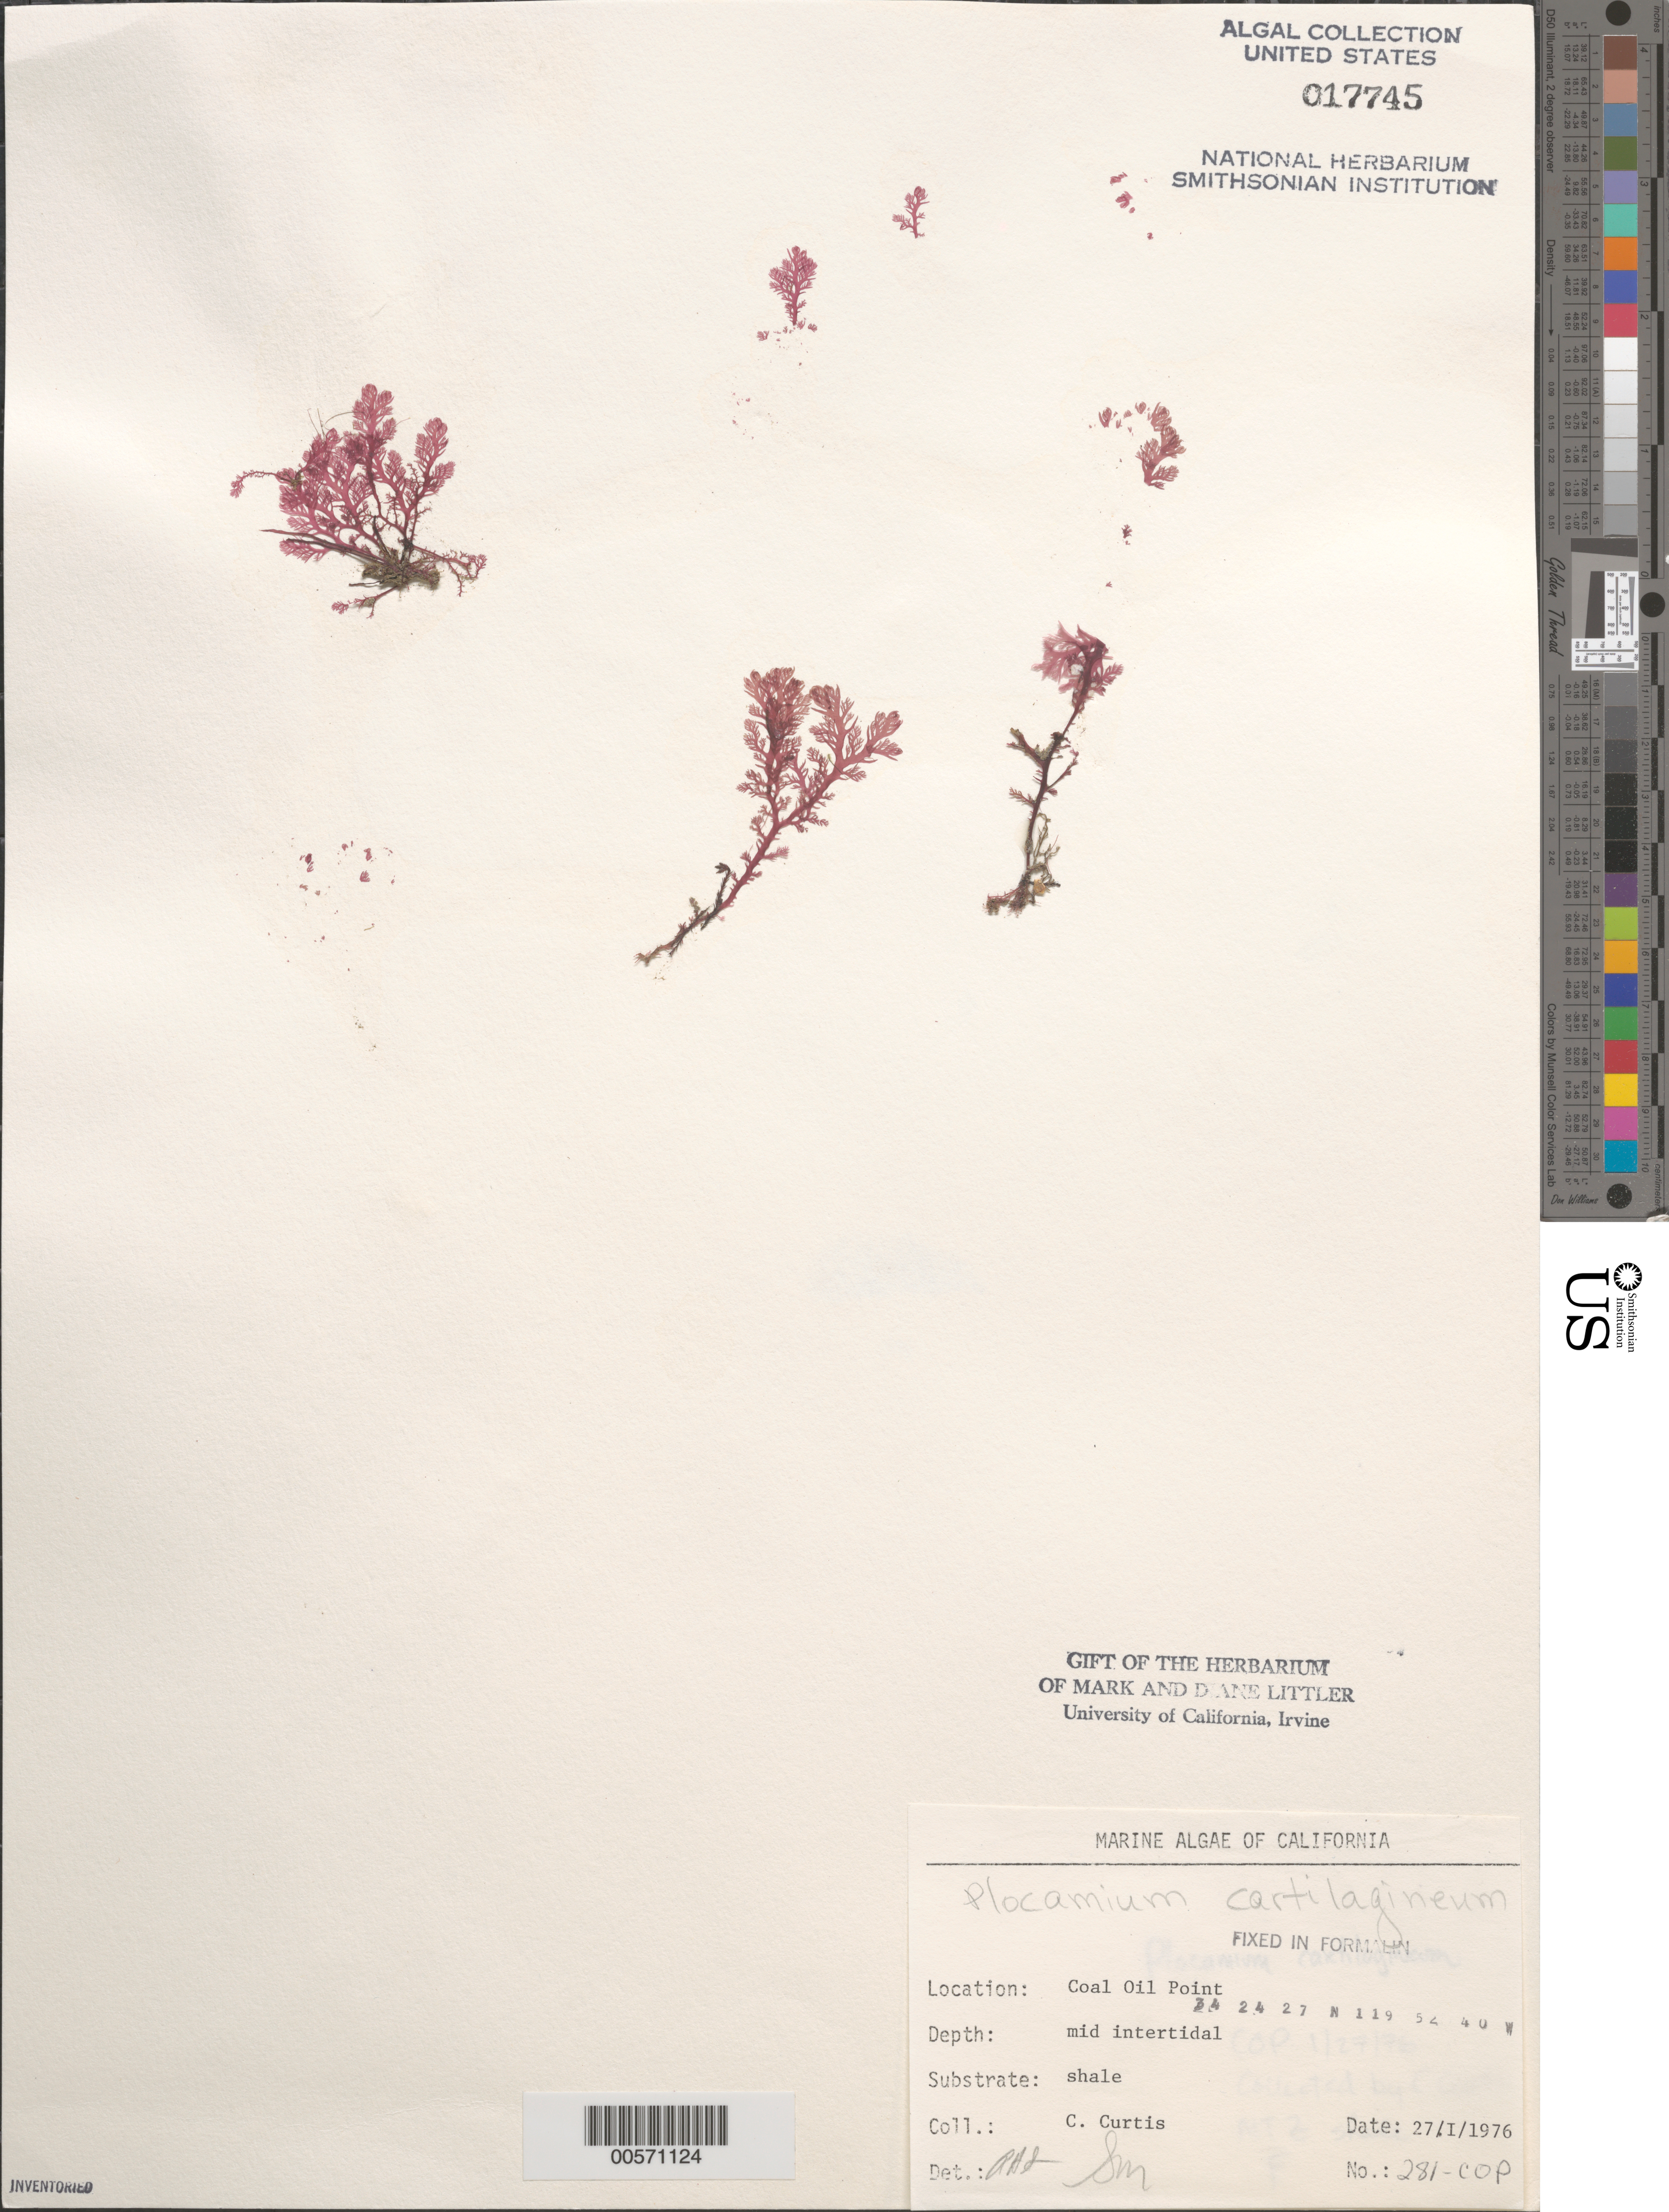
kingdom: Plantae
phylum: Rhodophyta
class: Florideophyceae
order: Plocamiales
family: Plocamiaceae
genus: Plocamium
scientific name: Plocamium cartilagineum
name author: (L.) P.S. Dixon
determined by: Sims, Robert H.; Murray, S. N.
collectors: C. Curtis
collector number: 281-cop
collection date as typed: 27 Jan 1976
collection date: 1976-01-27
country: United States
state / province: California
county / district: Santa Barbara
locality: Coal Oil Point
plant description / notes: BLM-SOCALBIGHT Rocky Intertidal Survey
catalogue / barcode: US 17745